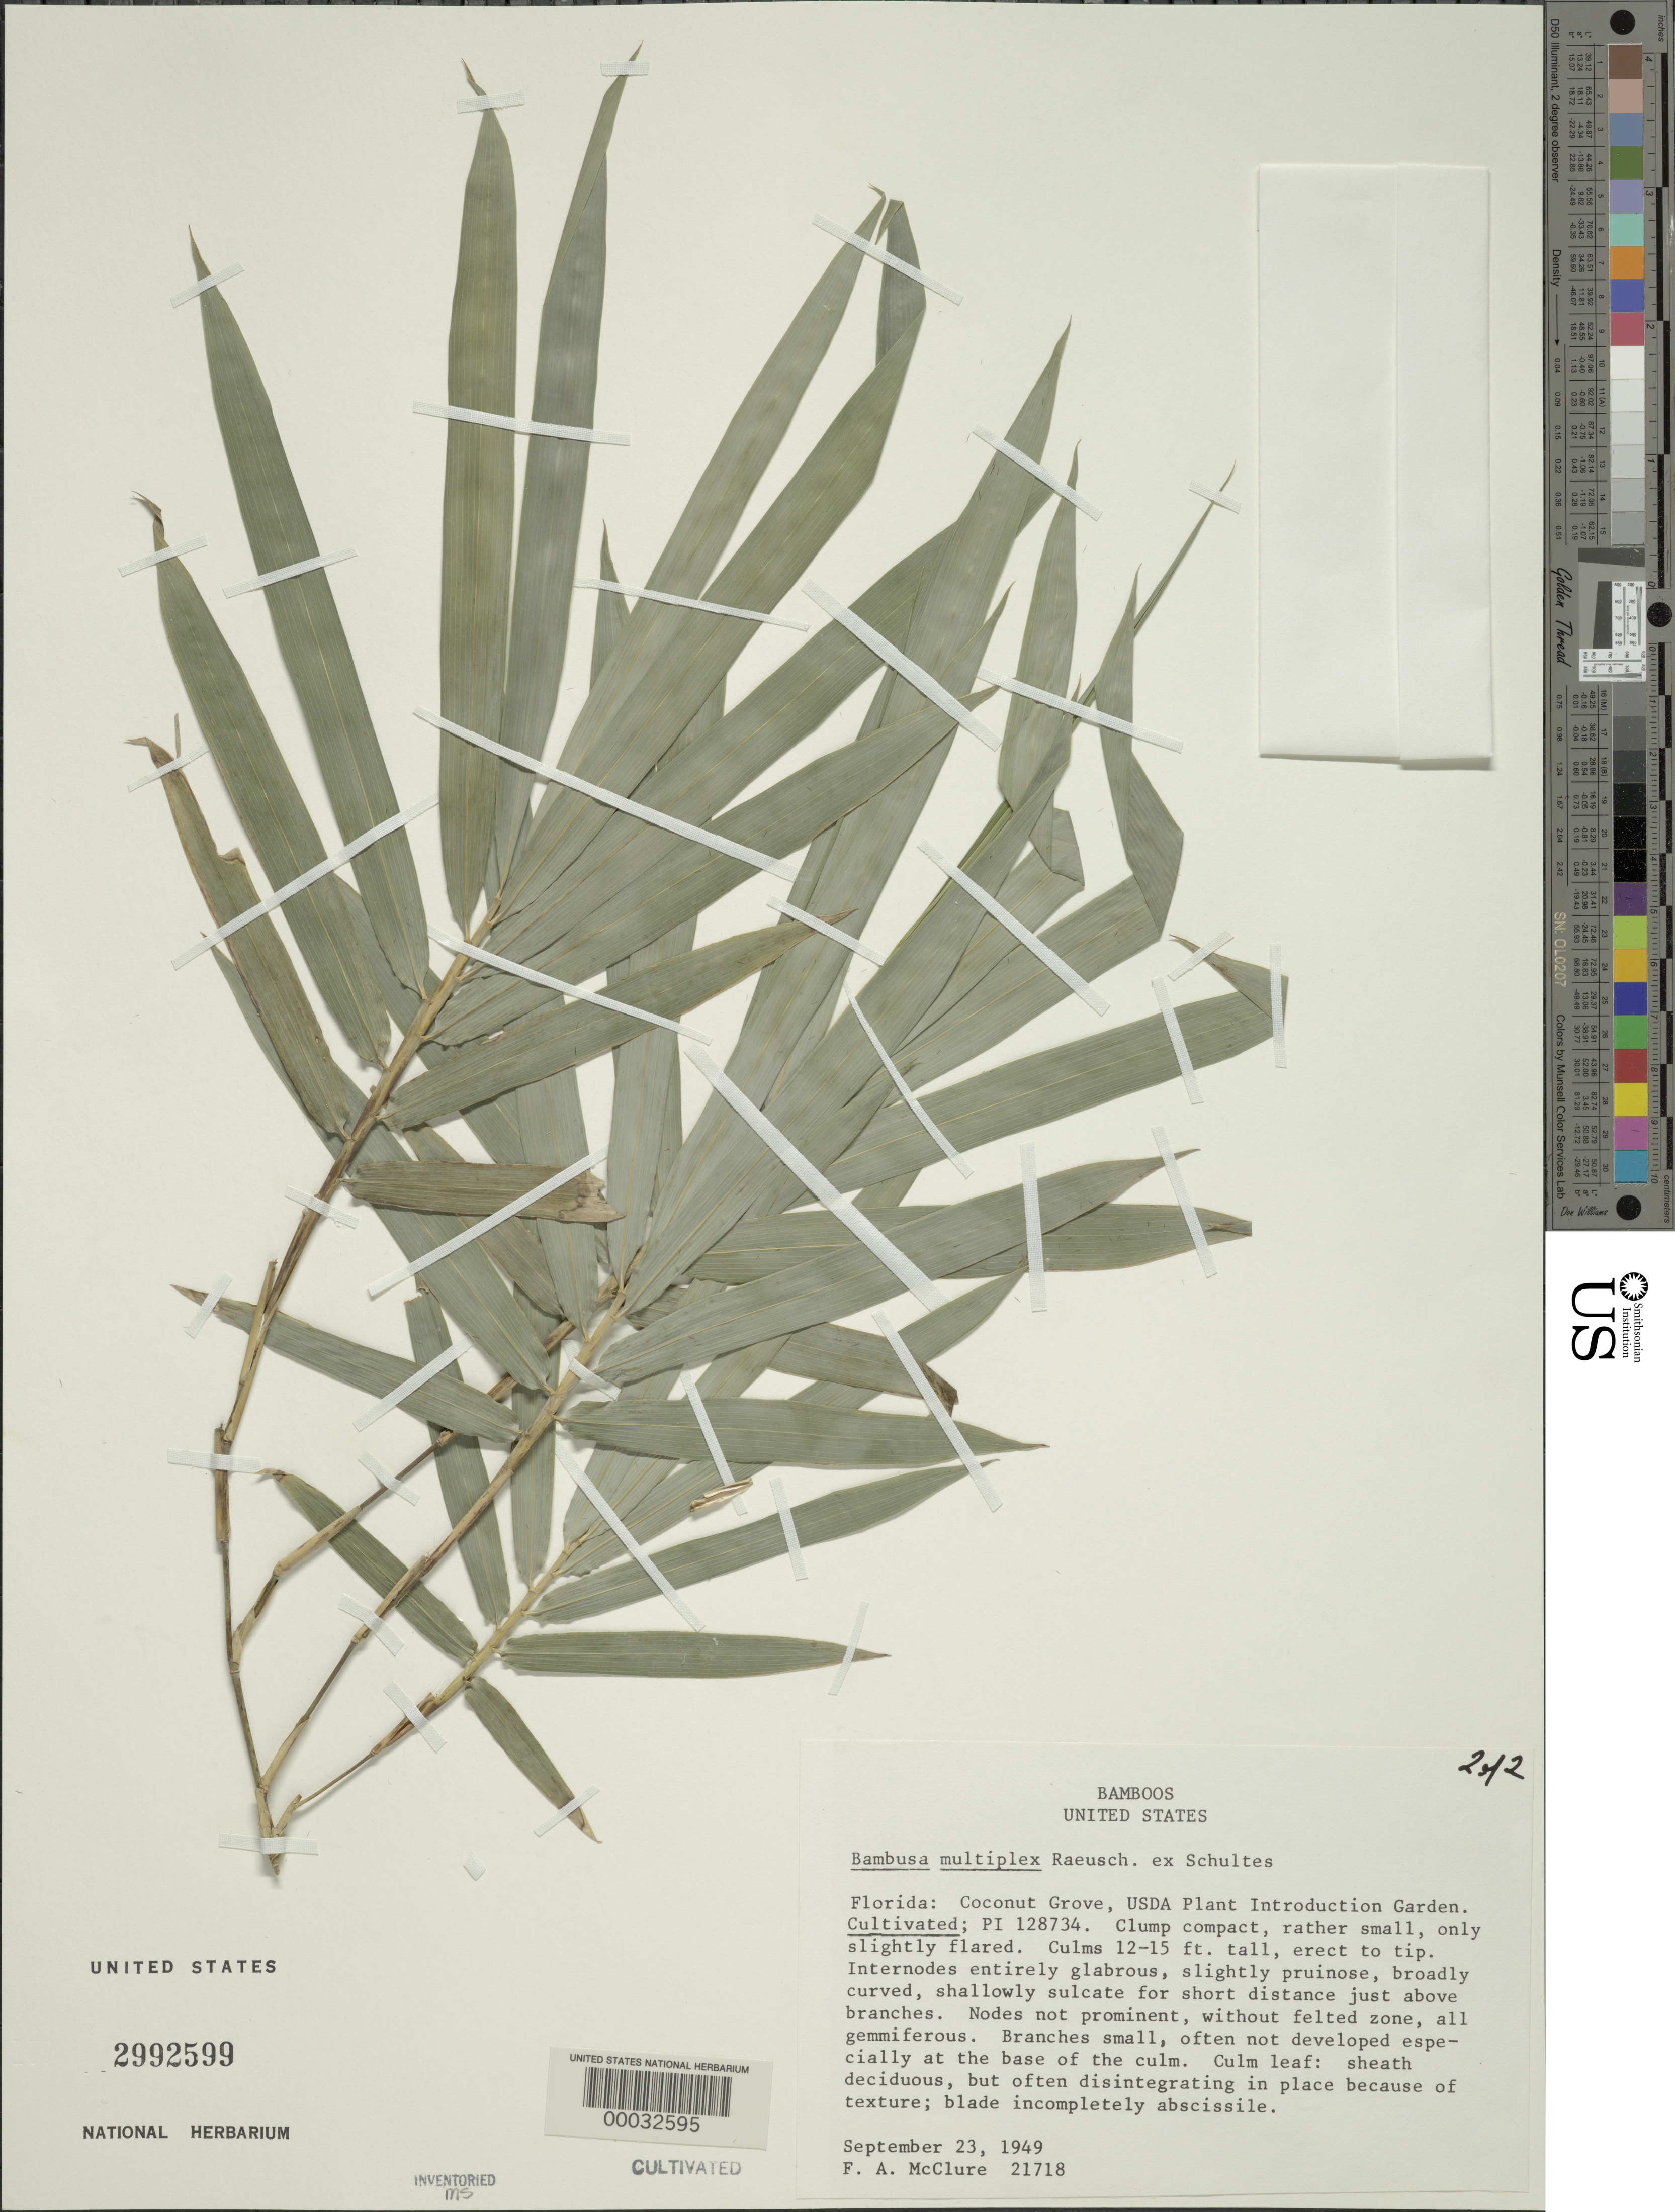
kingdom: Plantae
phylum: Tracheophyta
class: Liliopsida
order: Poales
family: Poaceae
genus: Bambusa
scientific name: Bambusa multiplex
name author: (Lour.) Raeusch. ex Schult. & Schult. f.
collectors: F. A. McClure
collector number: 21718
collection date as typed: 23 Sep 1949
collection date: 1949-09-23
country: United States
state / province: Florida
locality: U.s.d.a. plant introduction garden, coconut grove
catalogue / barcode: US 2992599